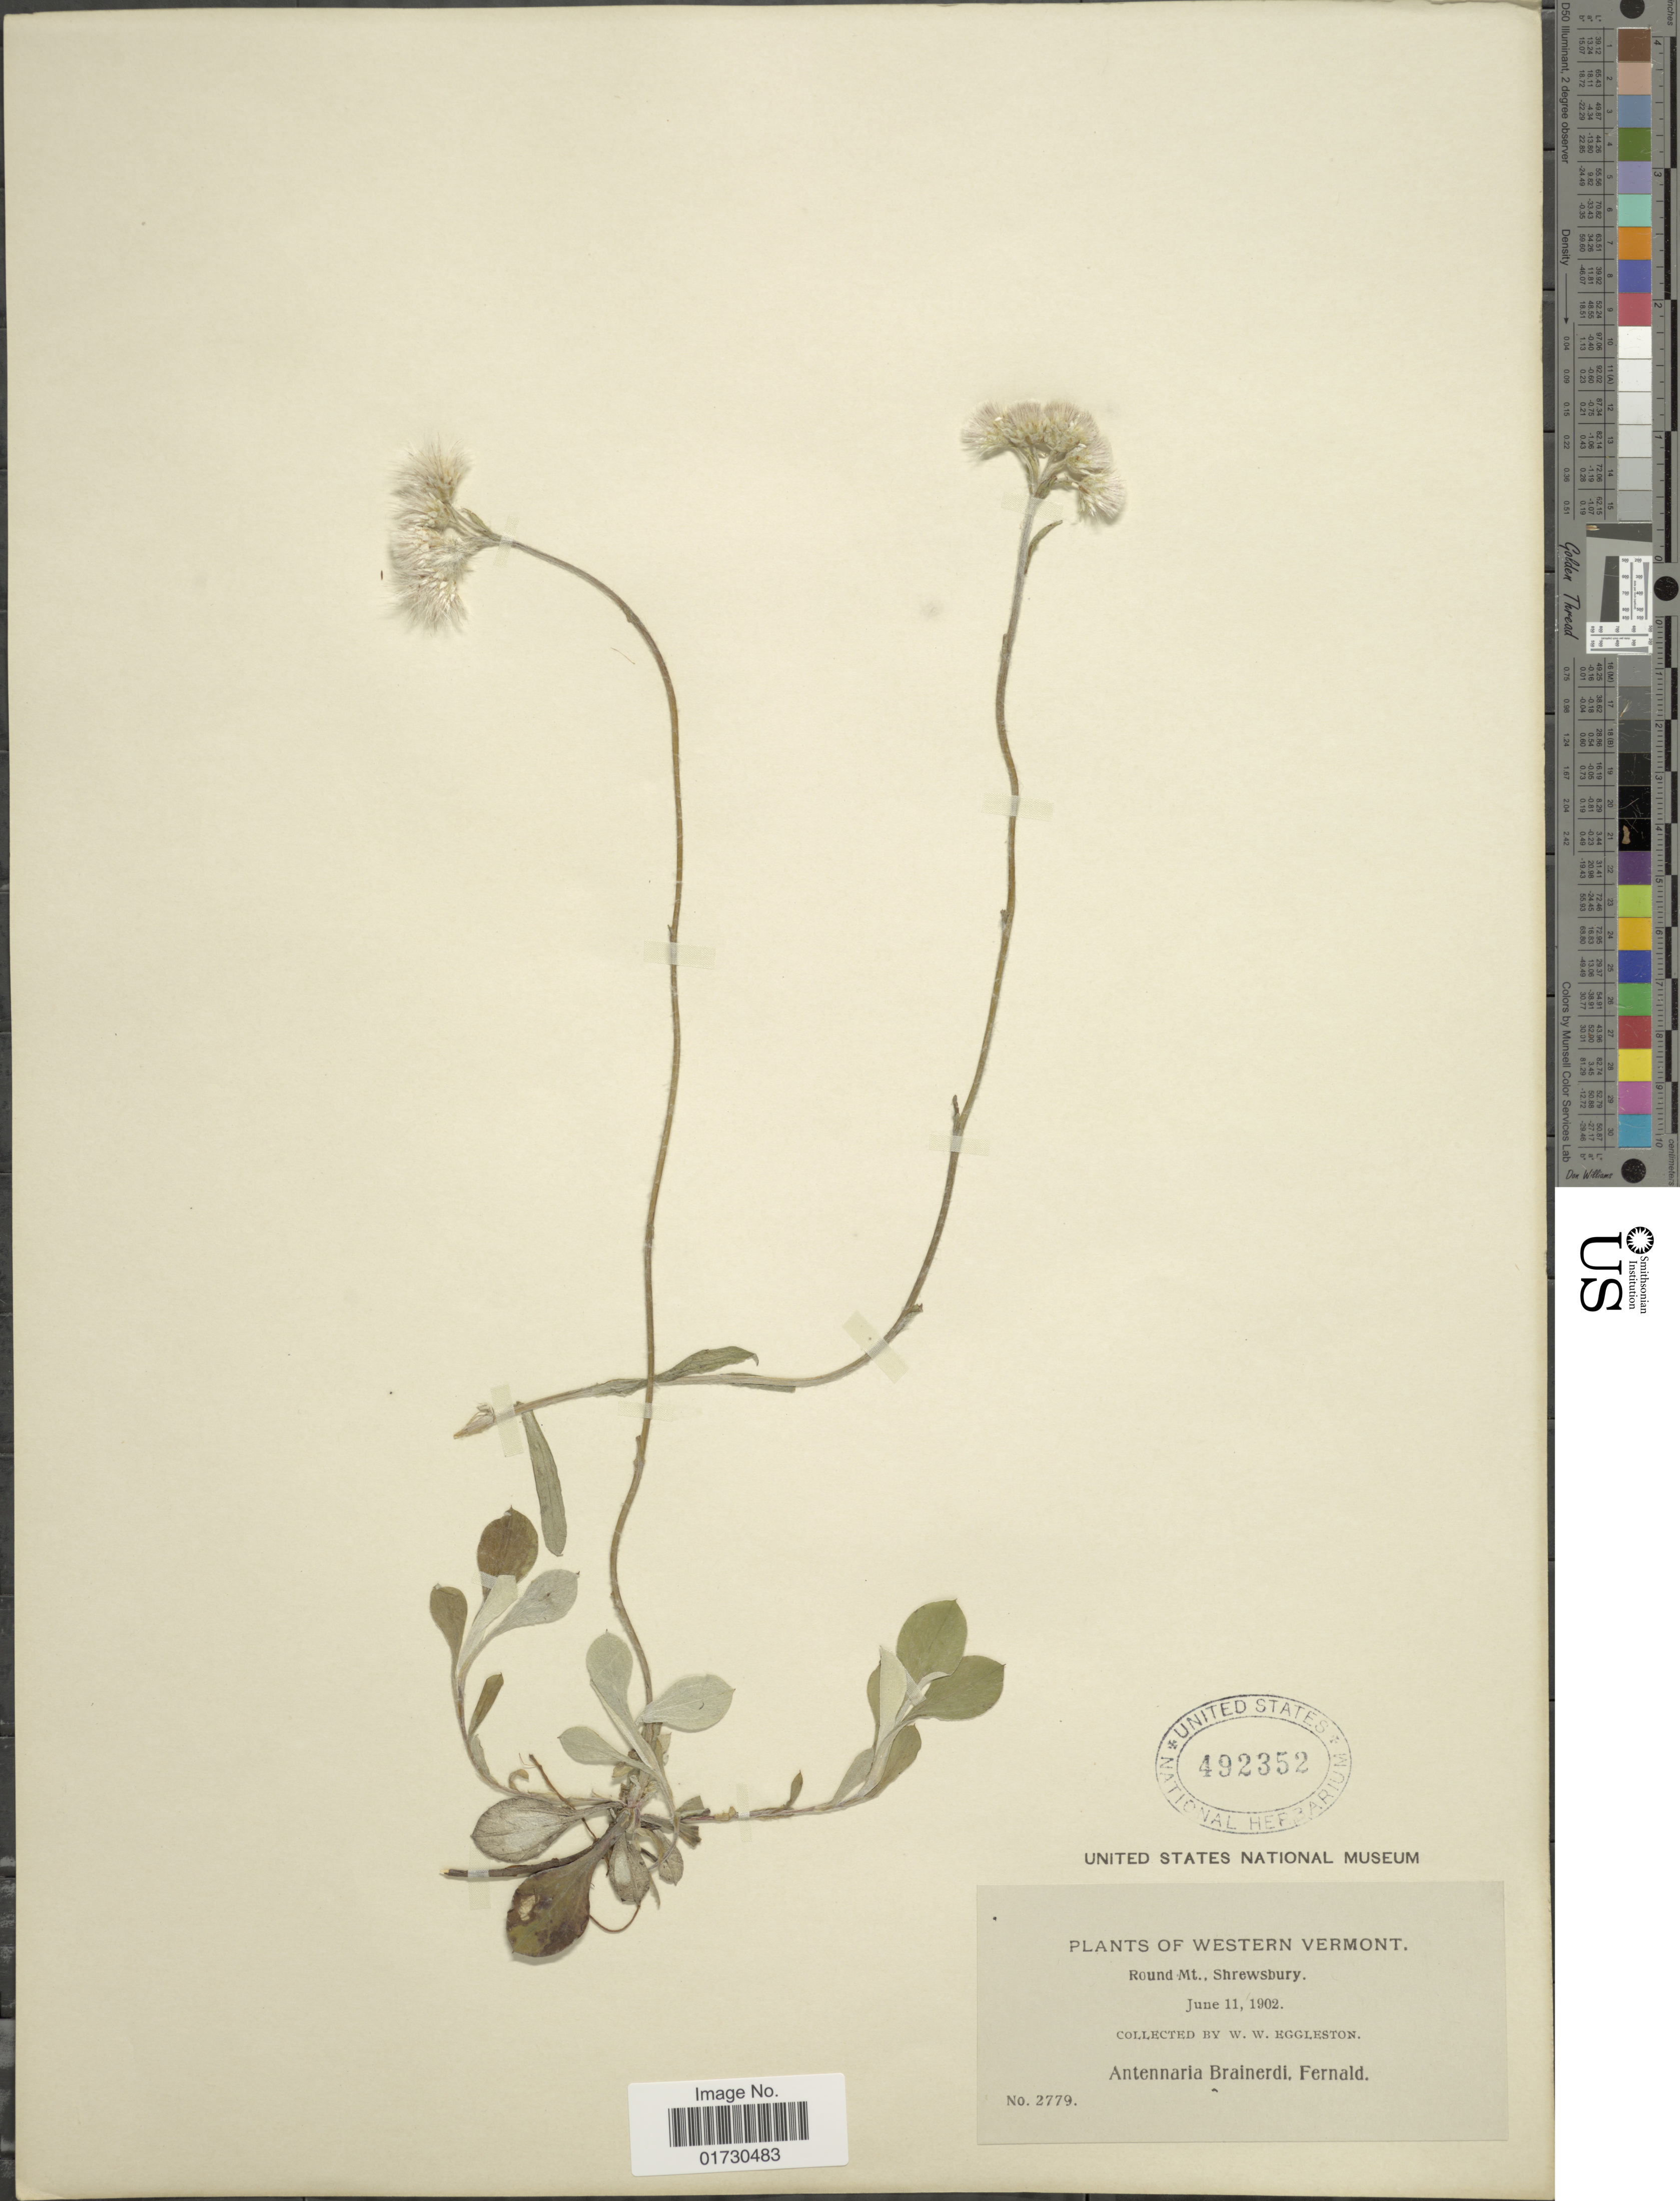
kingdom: Plantae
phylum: Tracheophyta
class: Magnoliopsida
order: Asterales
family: Asteraceae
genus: Antennaria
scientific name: Antennaria brainerdii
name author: Fernald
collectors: W. W. Eggleston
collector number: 2779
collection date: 1902-06-11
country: United States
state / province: Vermont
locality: Western Vermont, Round Mt., Shrewsbury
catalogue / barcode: US 492352